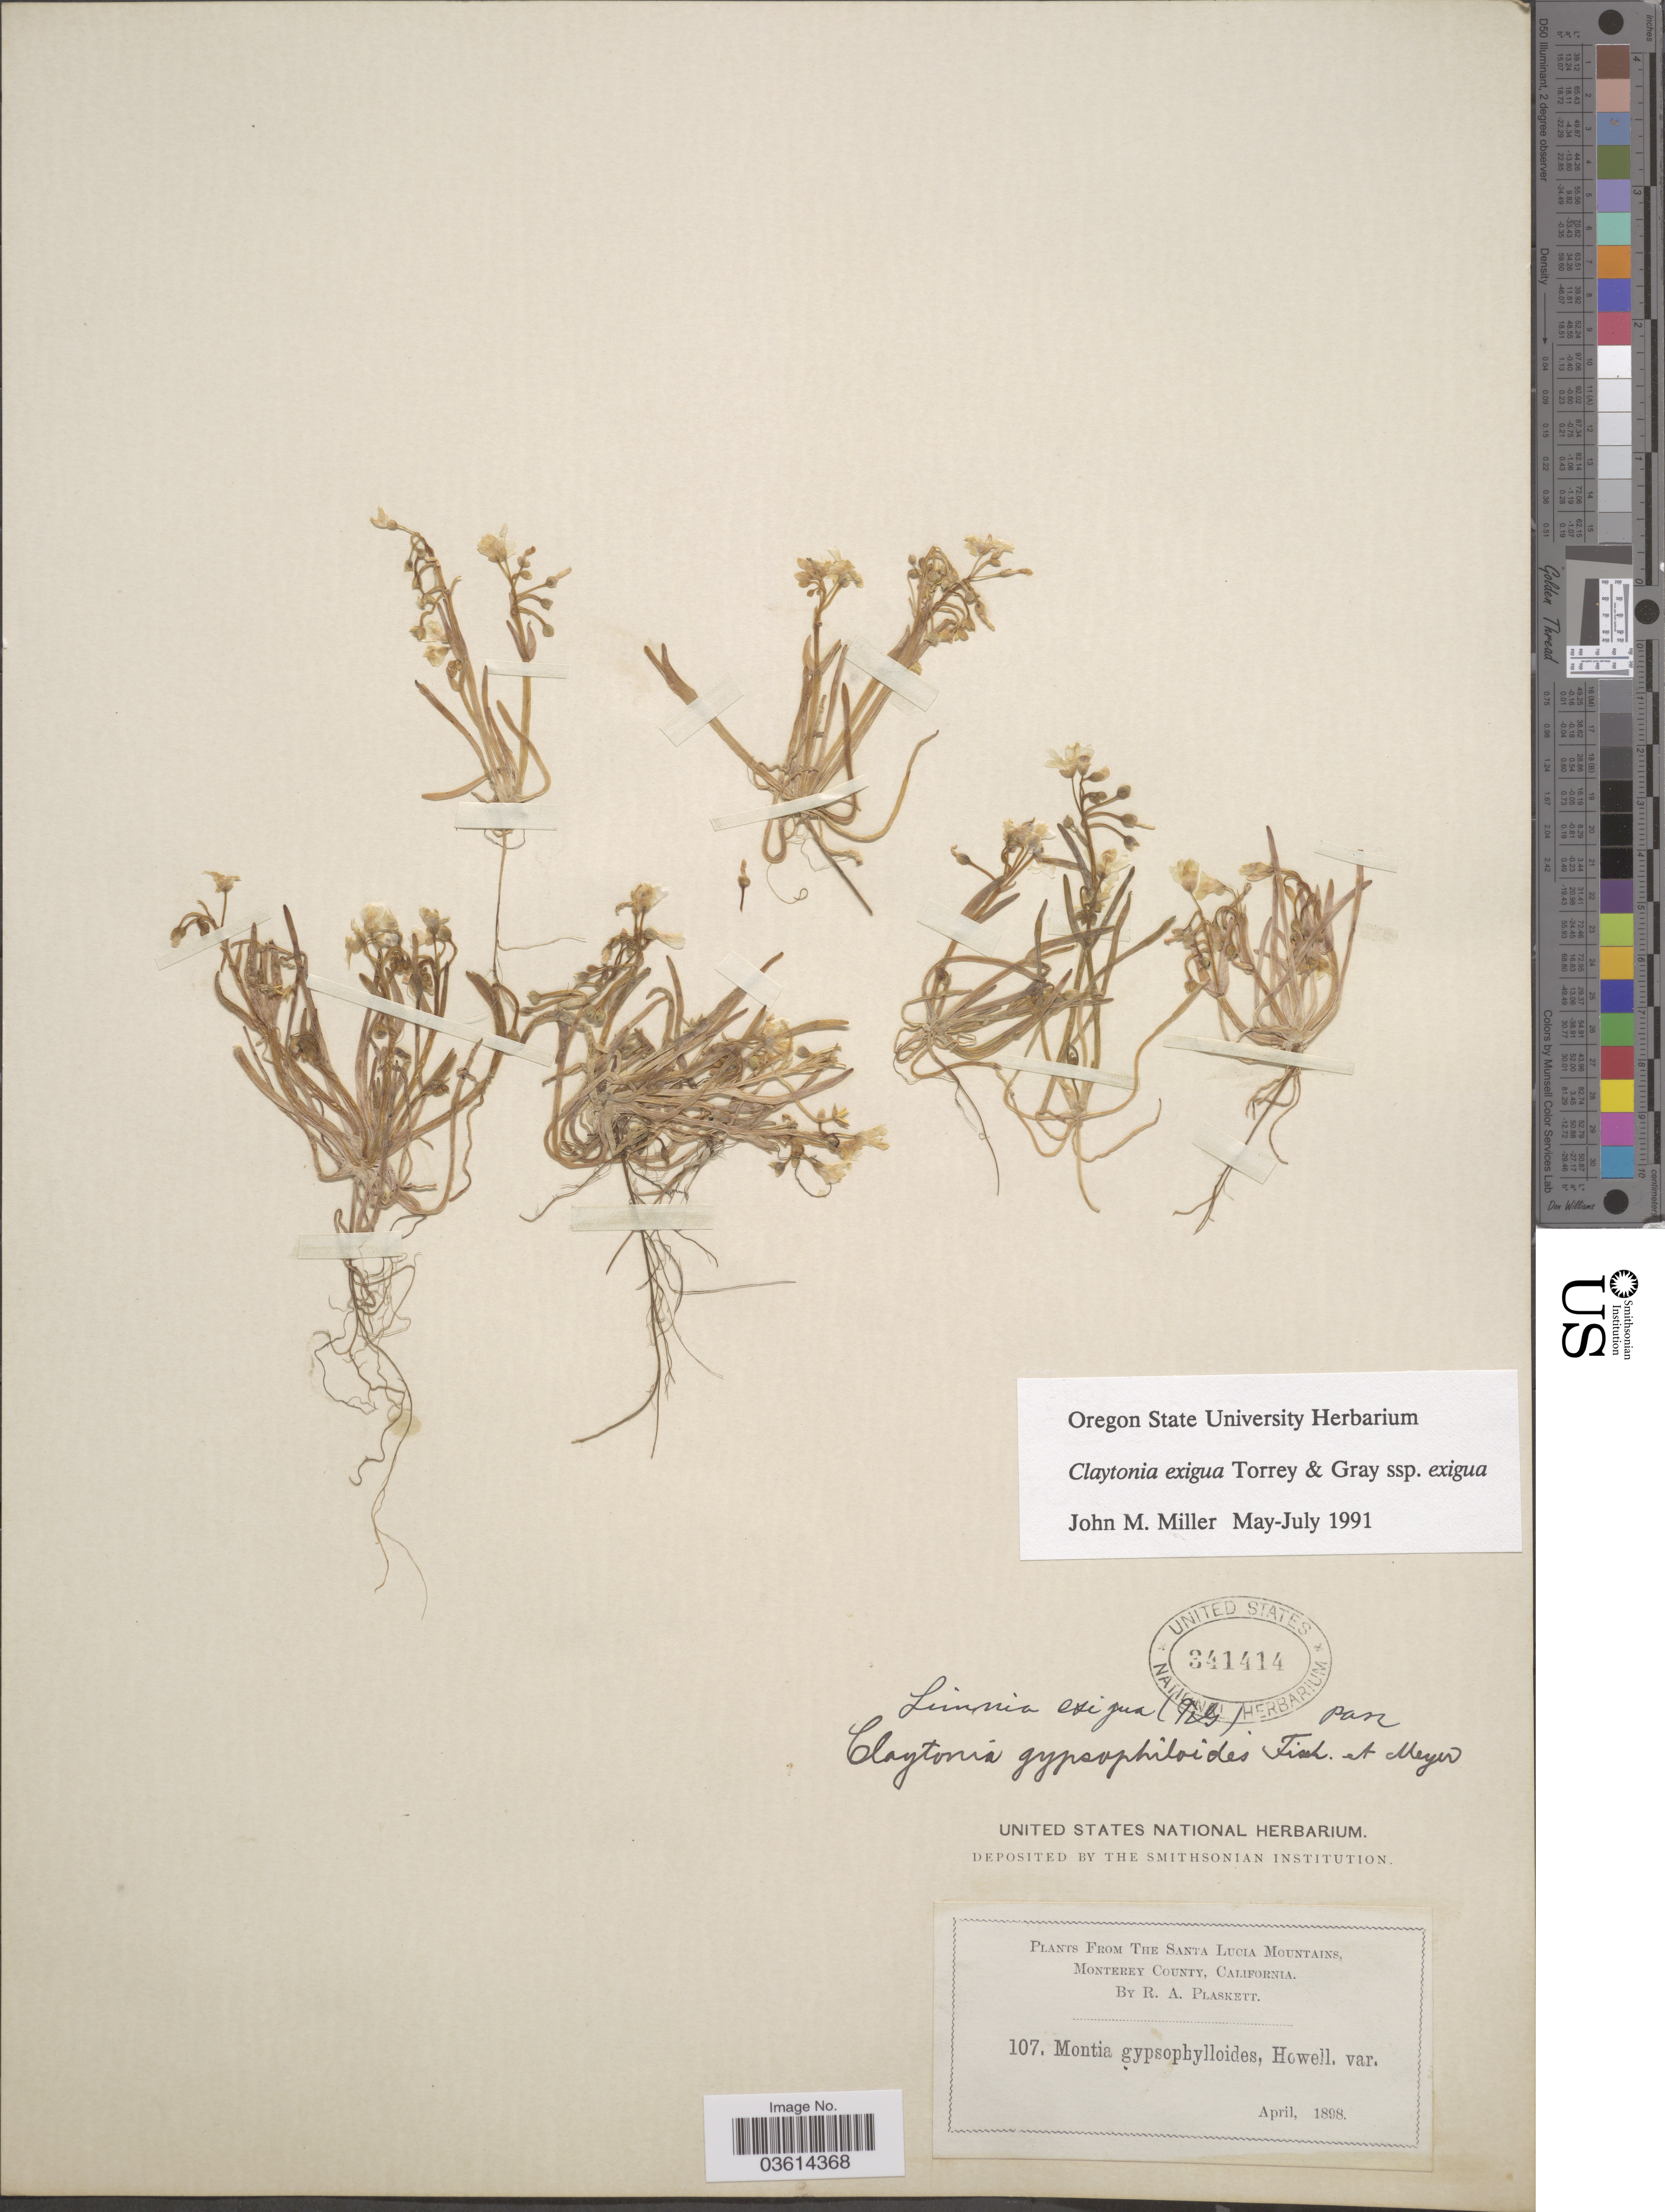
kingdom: Plantae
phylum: Tracheophyta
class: Magnoliopsida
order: Caryophyllales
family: Montiaceae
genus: Claytonia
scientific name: Claytonia exigua subsp. exigua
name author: (Douglas) Torr. & A. Gray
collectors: R. Plaskett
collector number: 107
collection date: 1898-04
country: United States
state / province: California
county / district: Monterey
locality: The Santa Lucia Mountains, Monterey County.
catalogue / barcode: US 341414